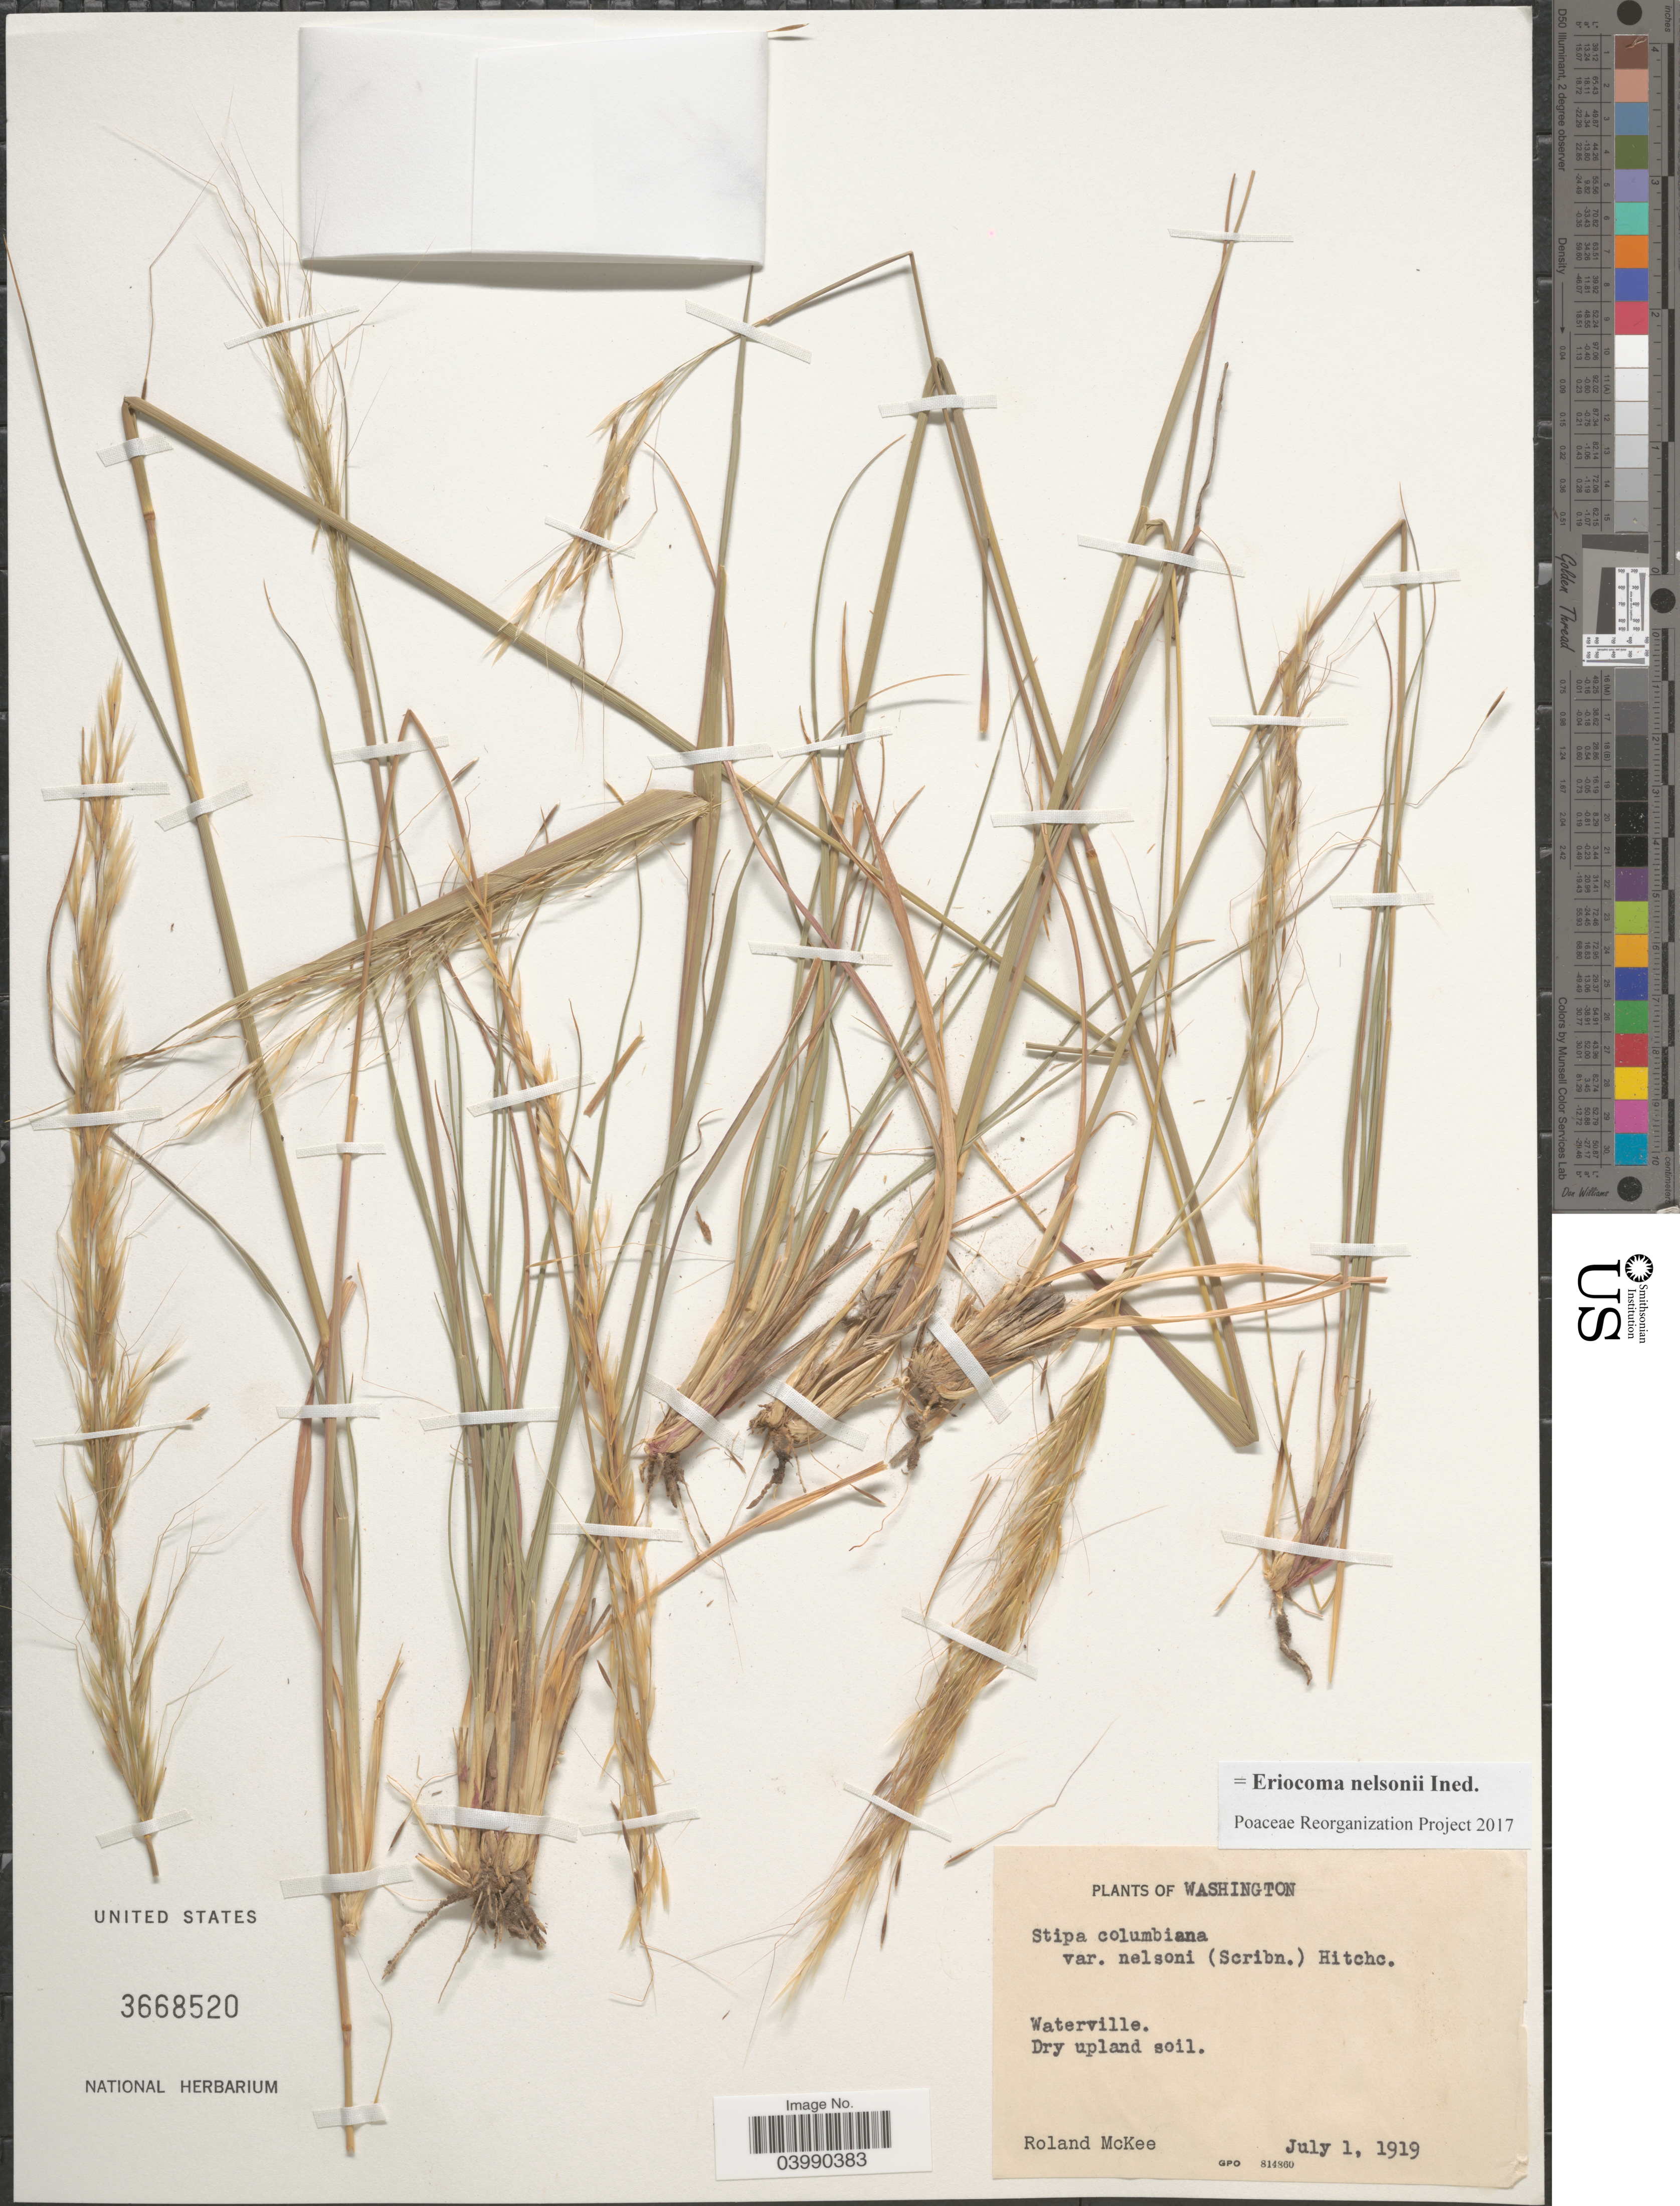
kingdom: Plantae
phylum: Tracheophyta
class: Liliopsida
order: Poales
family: Poaceae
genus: Eriocoma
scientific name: Eriocoma nelsonii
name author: (Scribn.) Romasch.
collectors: R. Mckee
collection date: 1919-07-01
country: United States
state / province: Washington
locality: Waterville. Dry upland soil.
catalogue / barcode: US 3668520